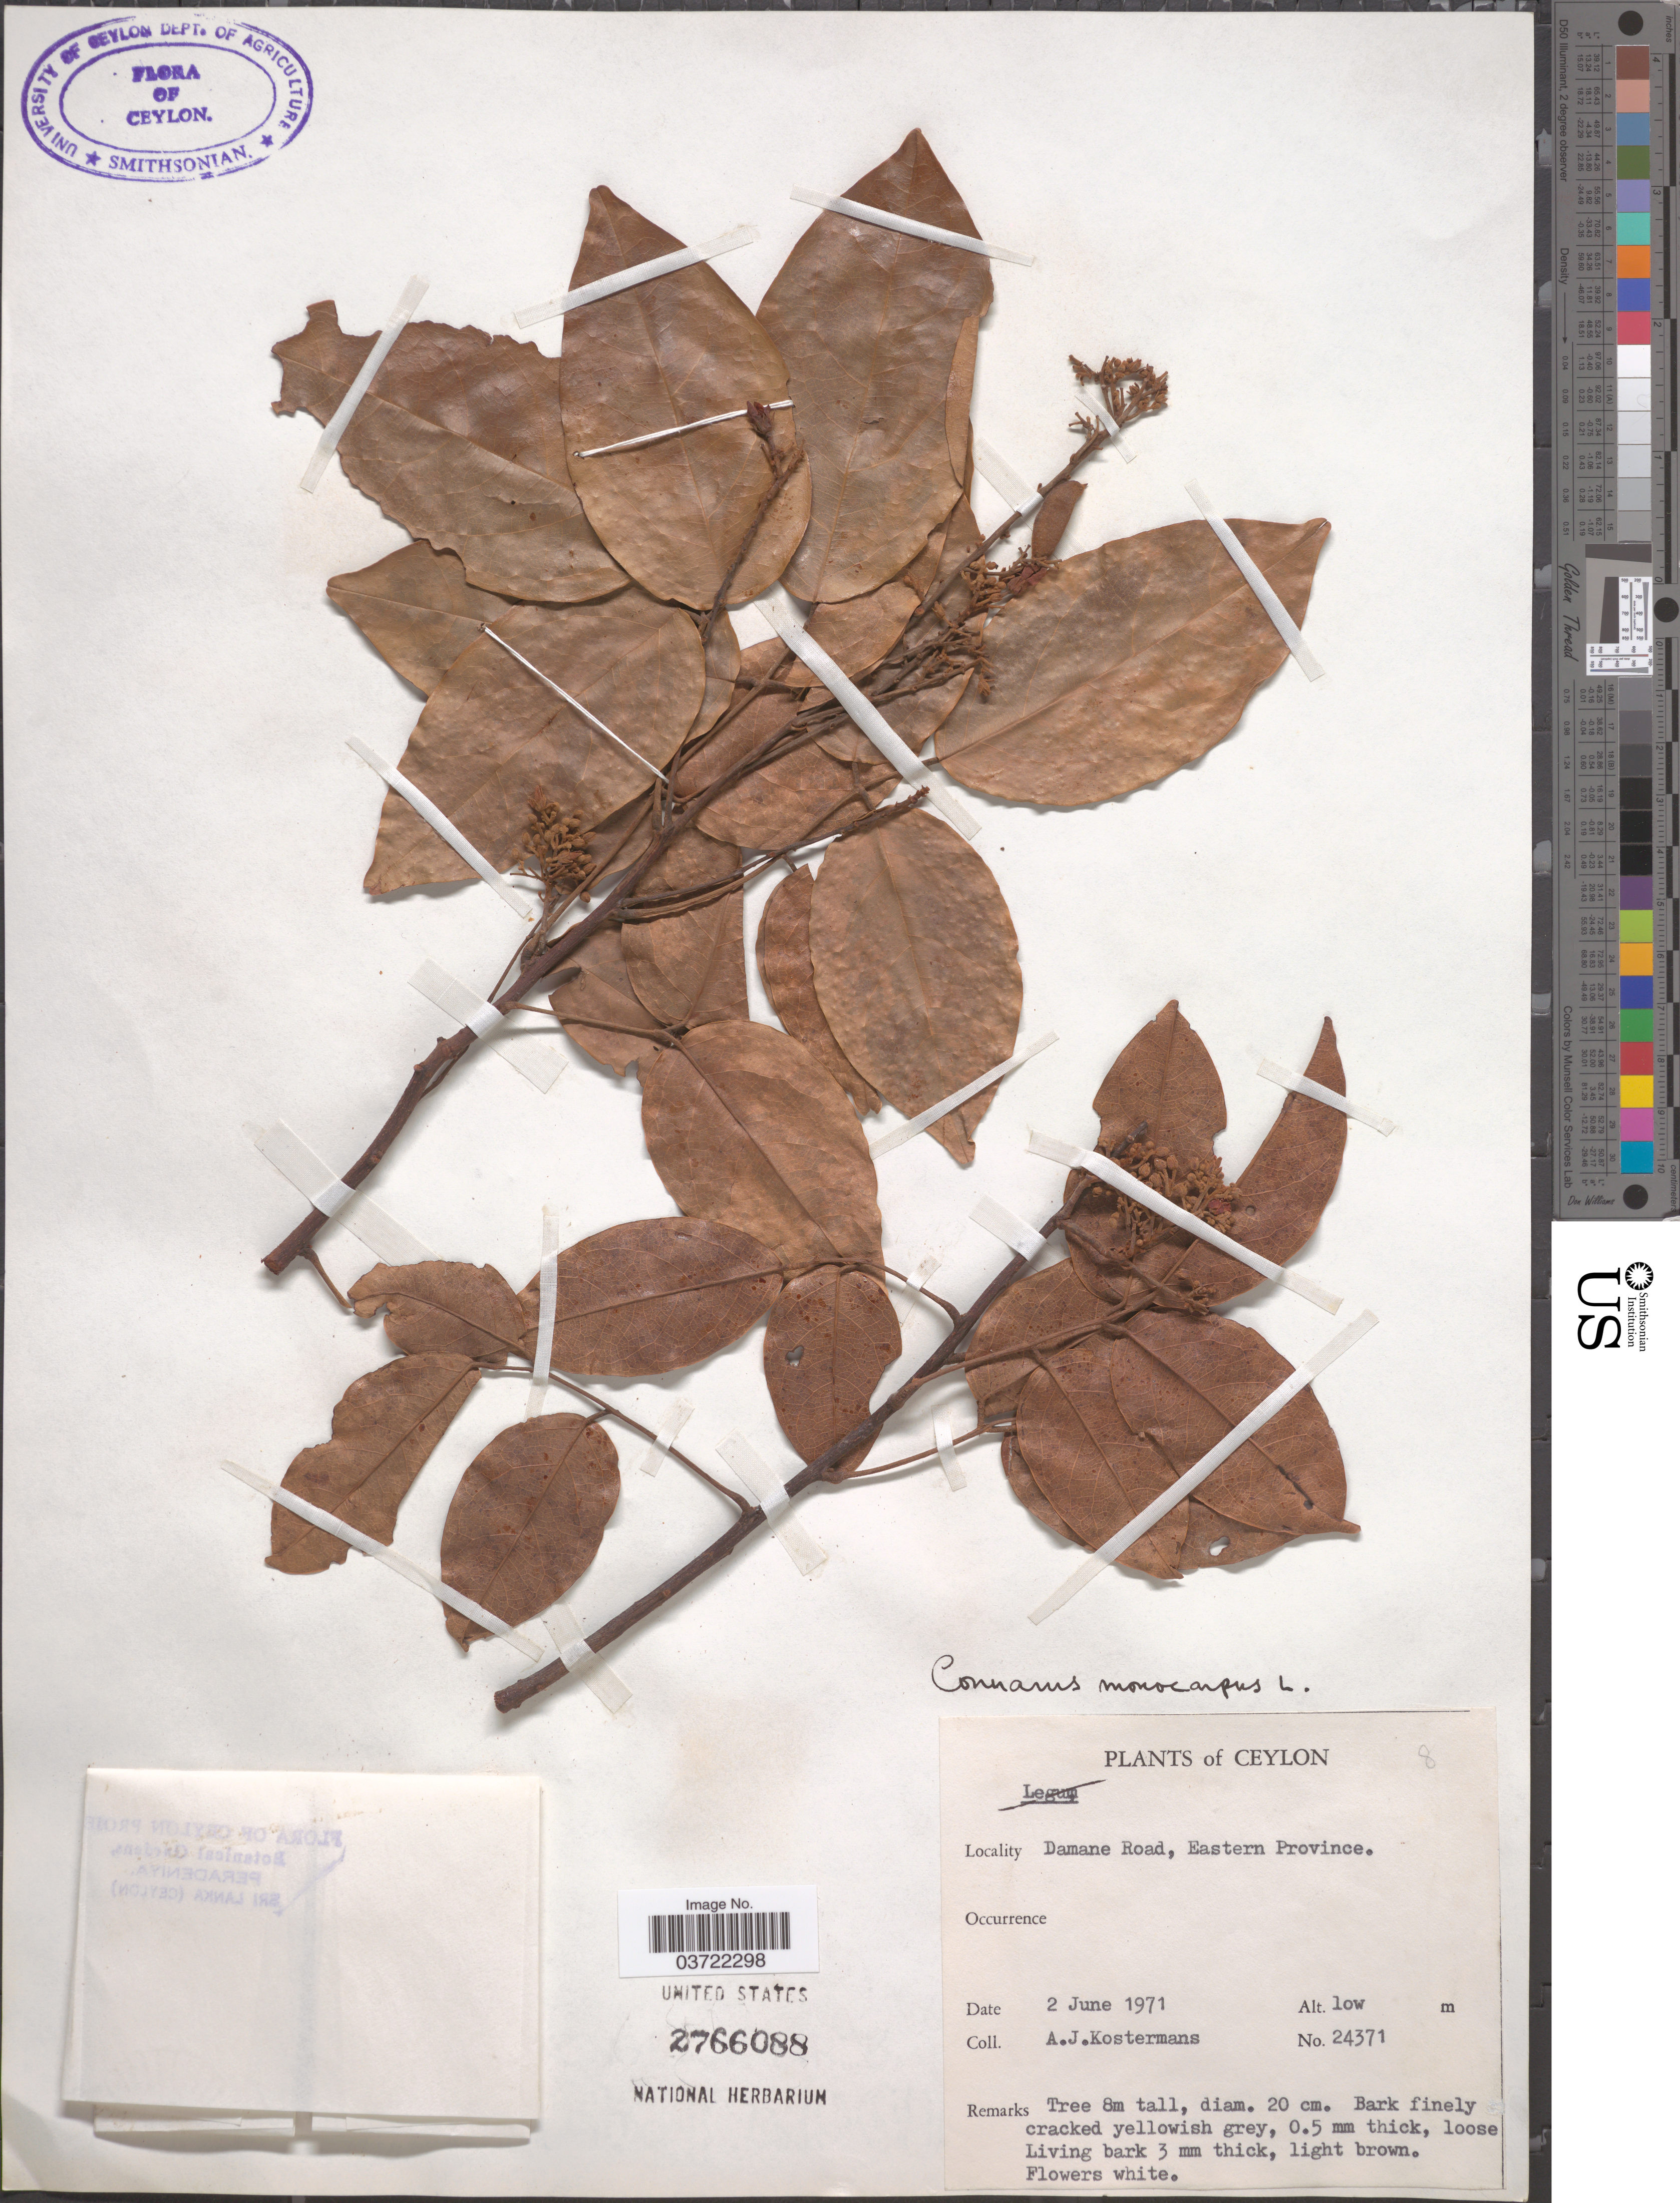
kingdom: Plantae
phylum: Tracheophyta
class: Magnoliopsida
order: Oxalidales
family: Connaraceae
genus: Connarus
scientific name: Connarus monocarpos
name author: L.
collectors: A. J. G. Kostermans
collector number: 24371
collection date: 1971-06-02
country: Sri Lanka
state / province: Eastern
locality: Ceylon. Damane Road.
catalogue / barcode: US 2766088